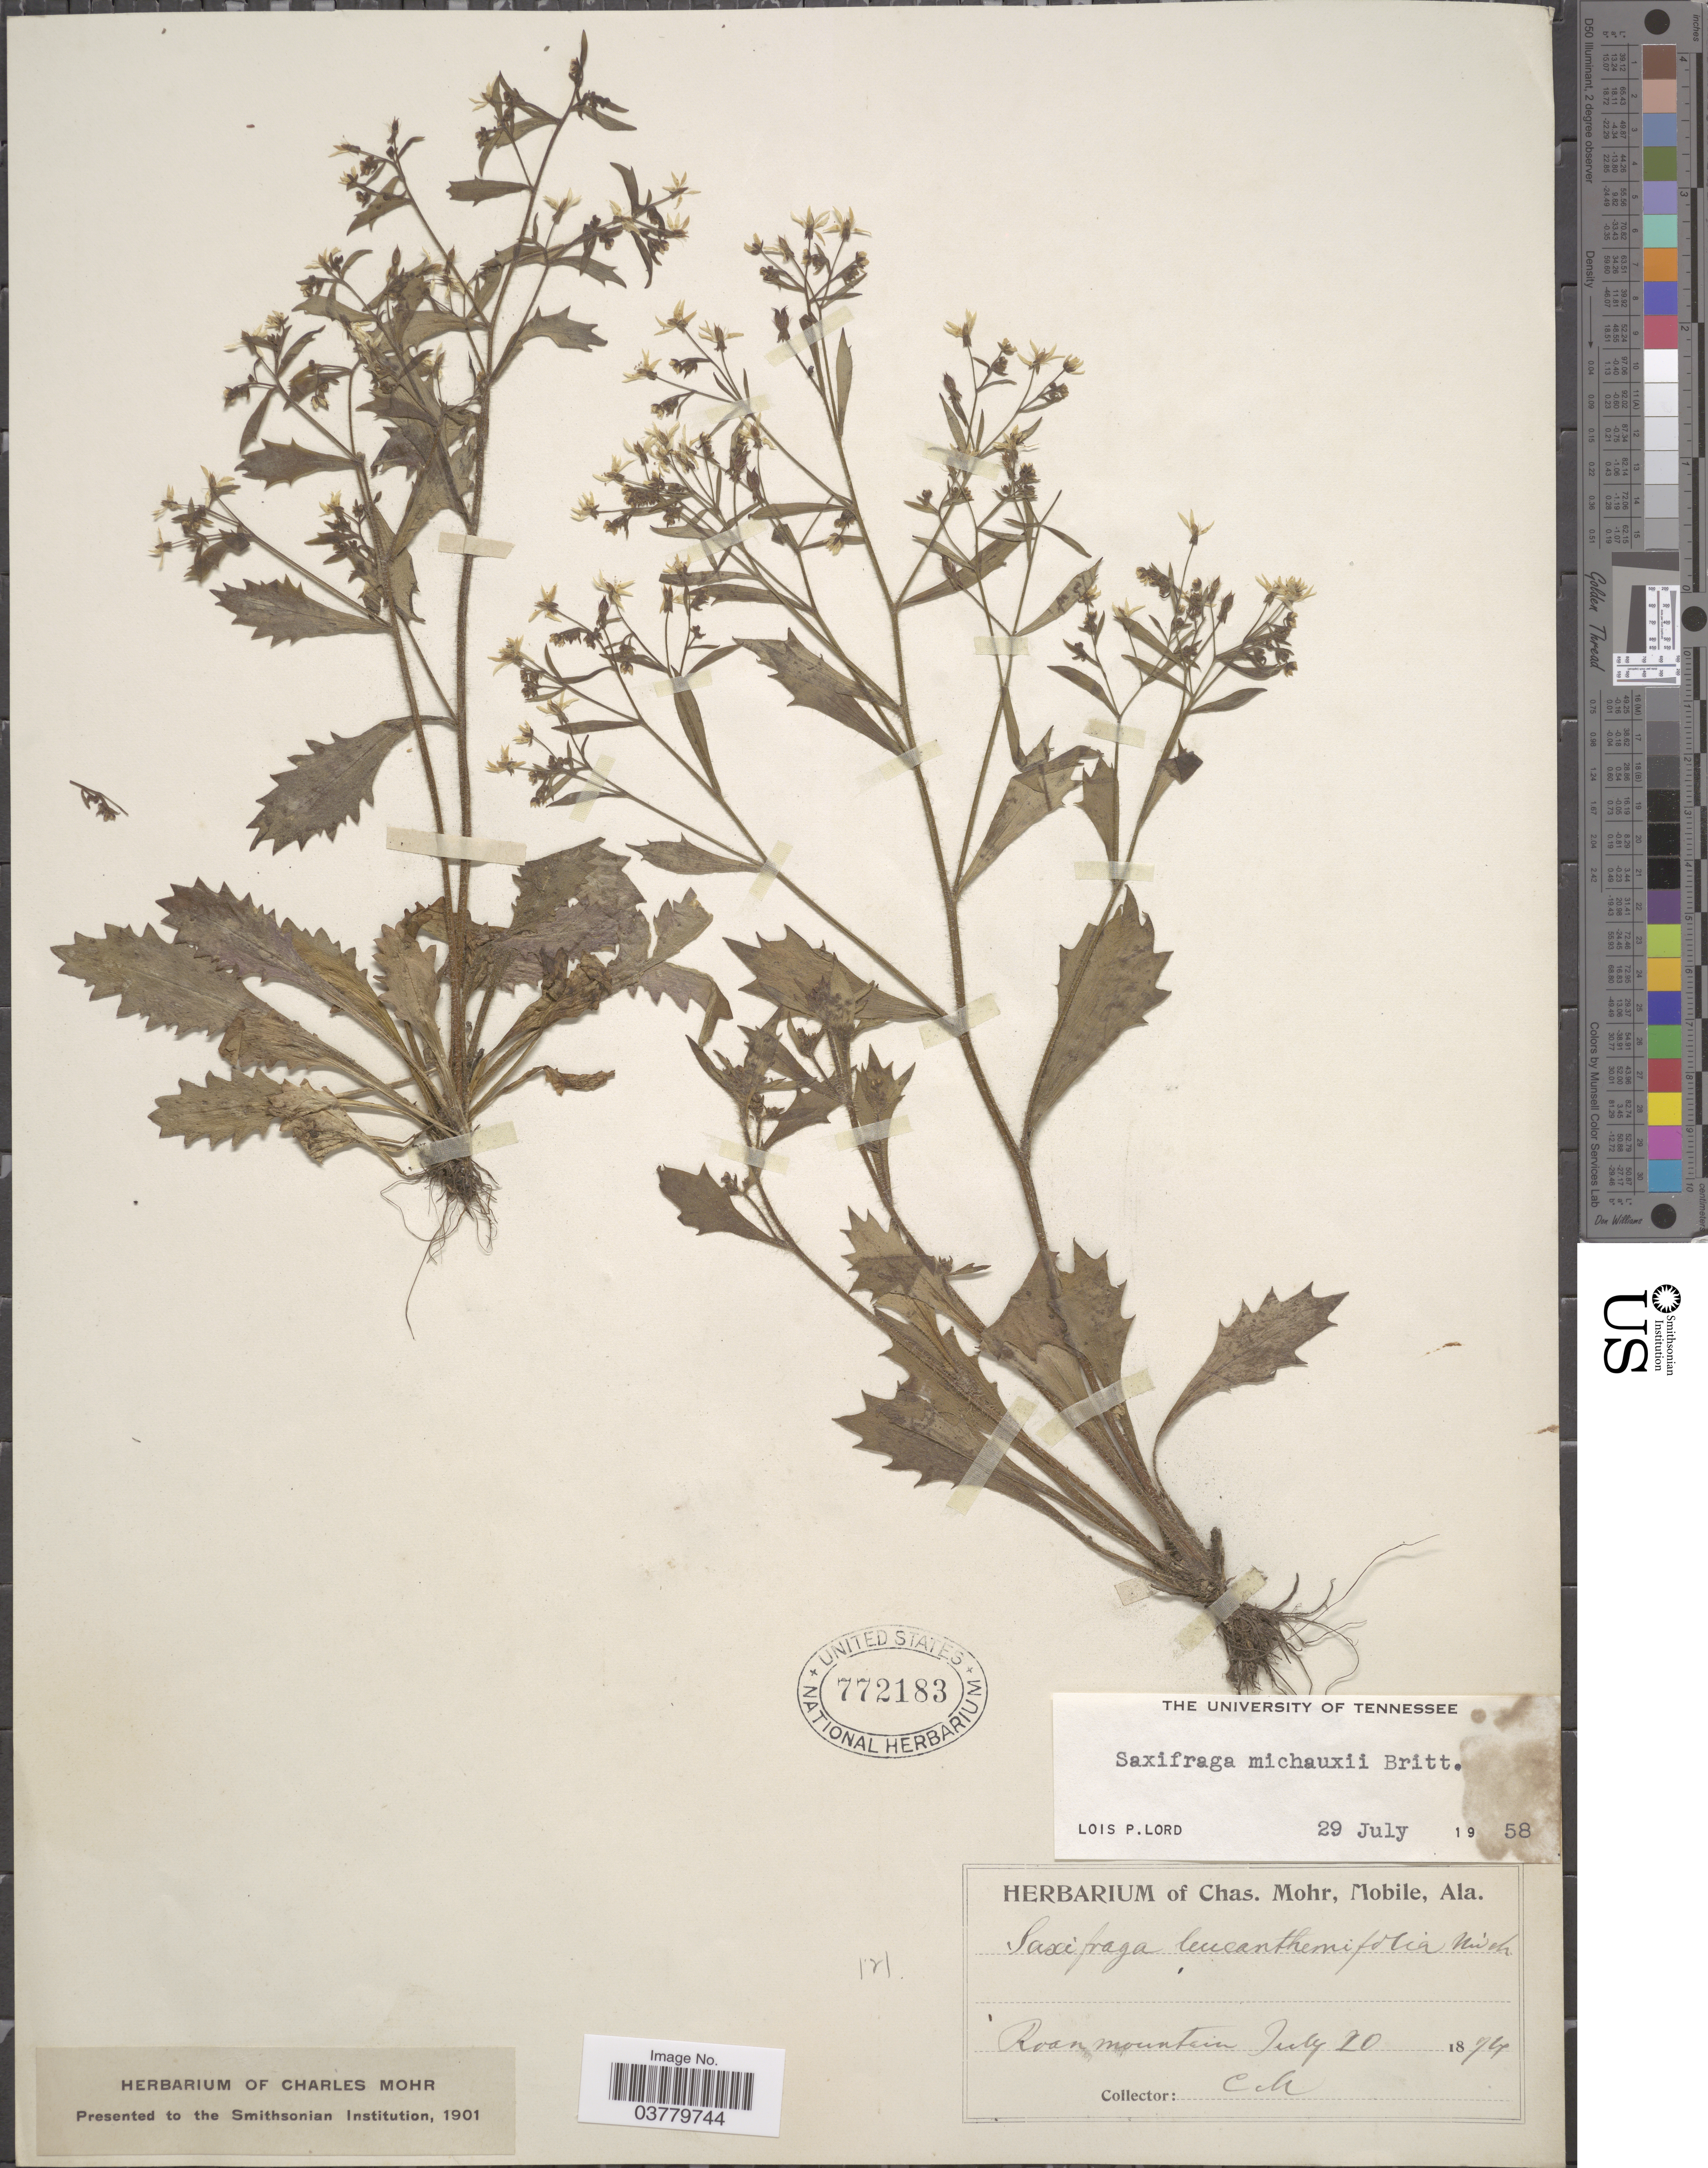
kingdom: Plantae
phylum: Tracheophyta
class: Magnoliopsida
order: Saxifragales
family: Saxifragaceae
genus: Micranthes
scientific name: Micranthes petiolaris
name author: (Raf.) Bush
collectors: Mohr, C. T. (herbarium)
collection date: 1874-07-20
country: United States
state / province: Alabama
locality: Roan Mountain.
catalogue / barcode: US 772183